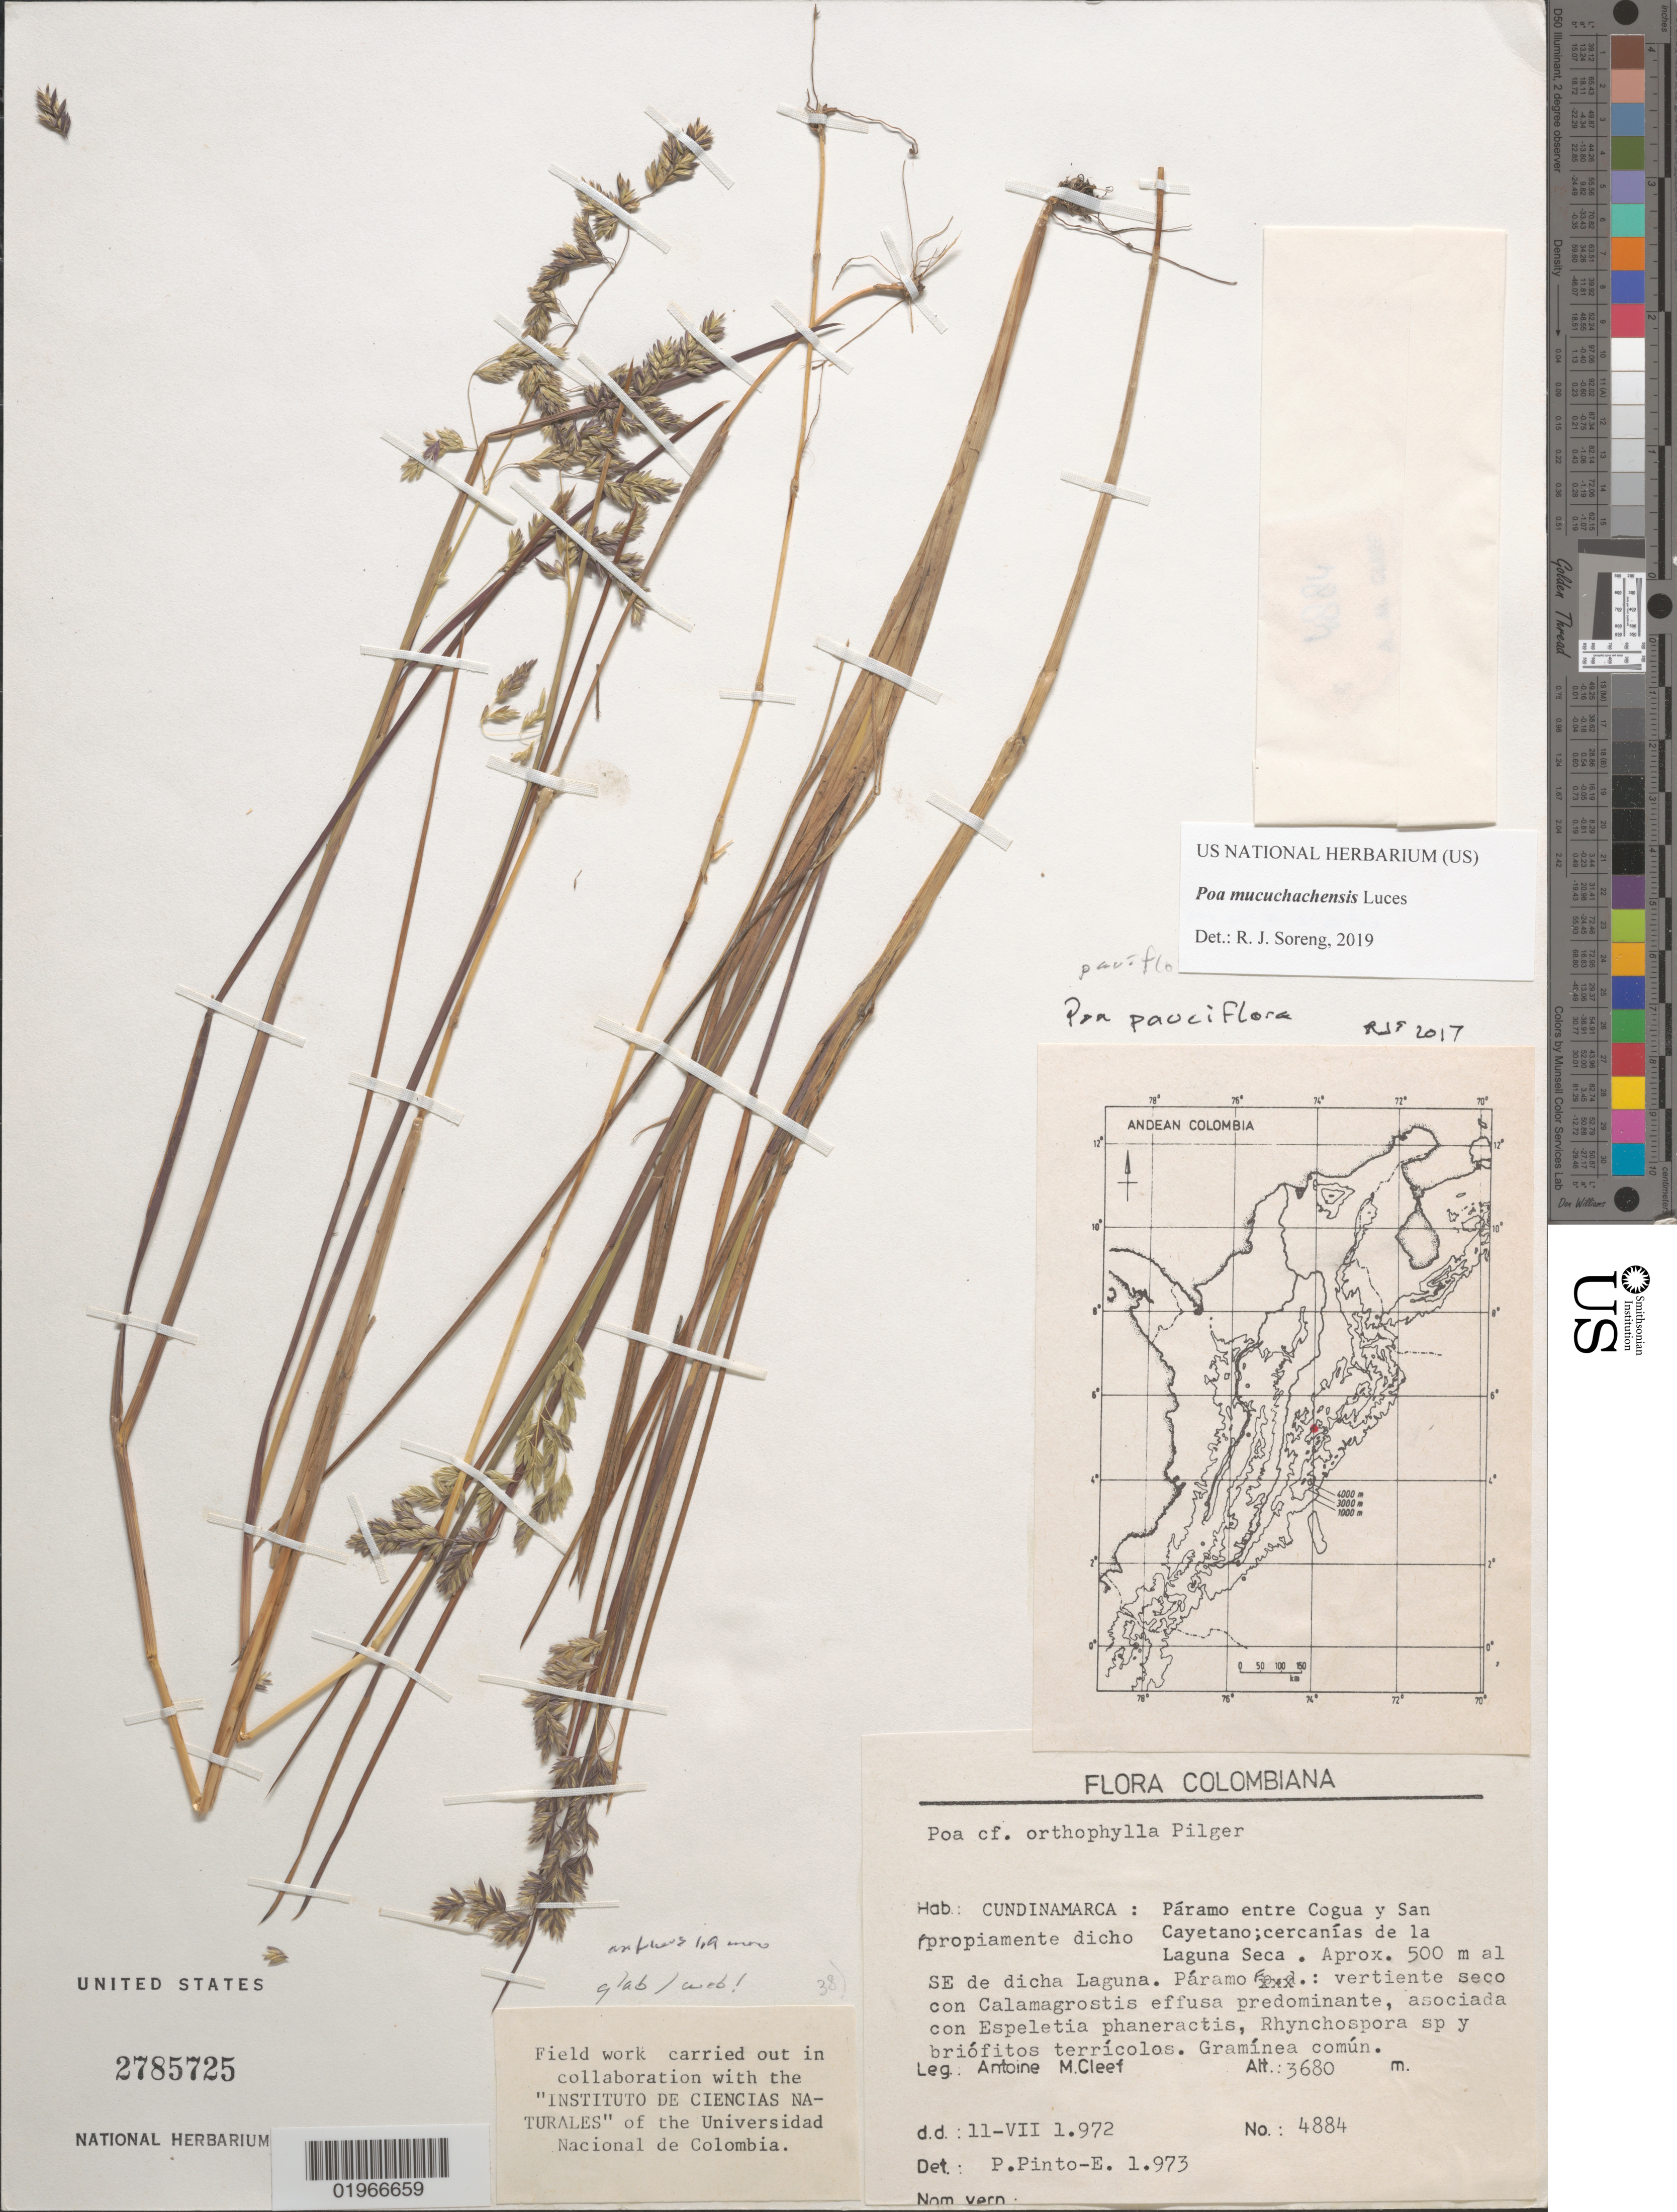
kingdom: Plantae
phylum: Tracheophyta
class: Liliopsida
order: Poales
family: Poaceae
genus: Poa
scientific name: Poa mucuchachensis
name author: Luces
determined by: Soreng, Robert J., Research Associate (BOT), Smithsonian Institution - National Museum of Natural History (UNITED STATES)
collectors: A. M. Cleef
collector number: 4884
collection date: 1972-07-11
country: Colombia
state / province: Cundinamarca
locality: Páramo entre Cogua y San Cayetano; cercanía de la Laguna Seca. Aprox. 500 m al SE de dicha Laguna.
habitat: Páramo, vertiente seco.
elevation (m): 3680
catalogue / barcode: US 2785725